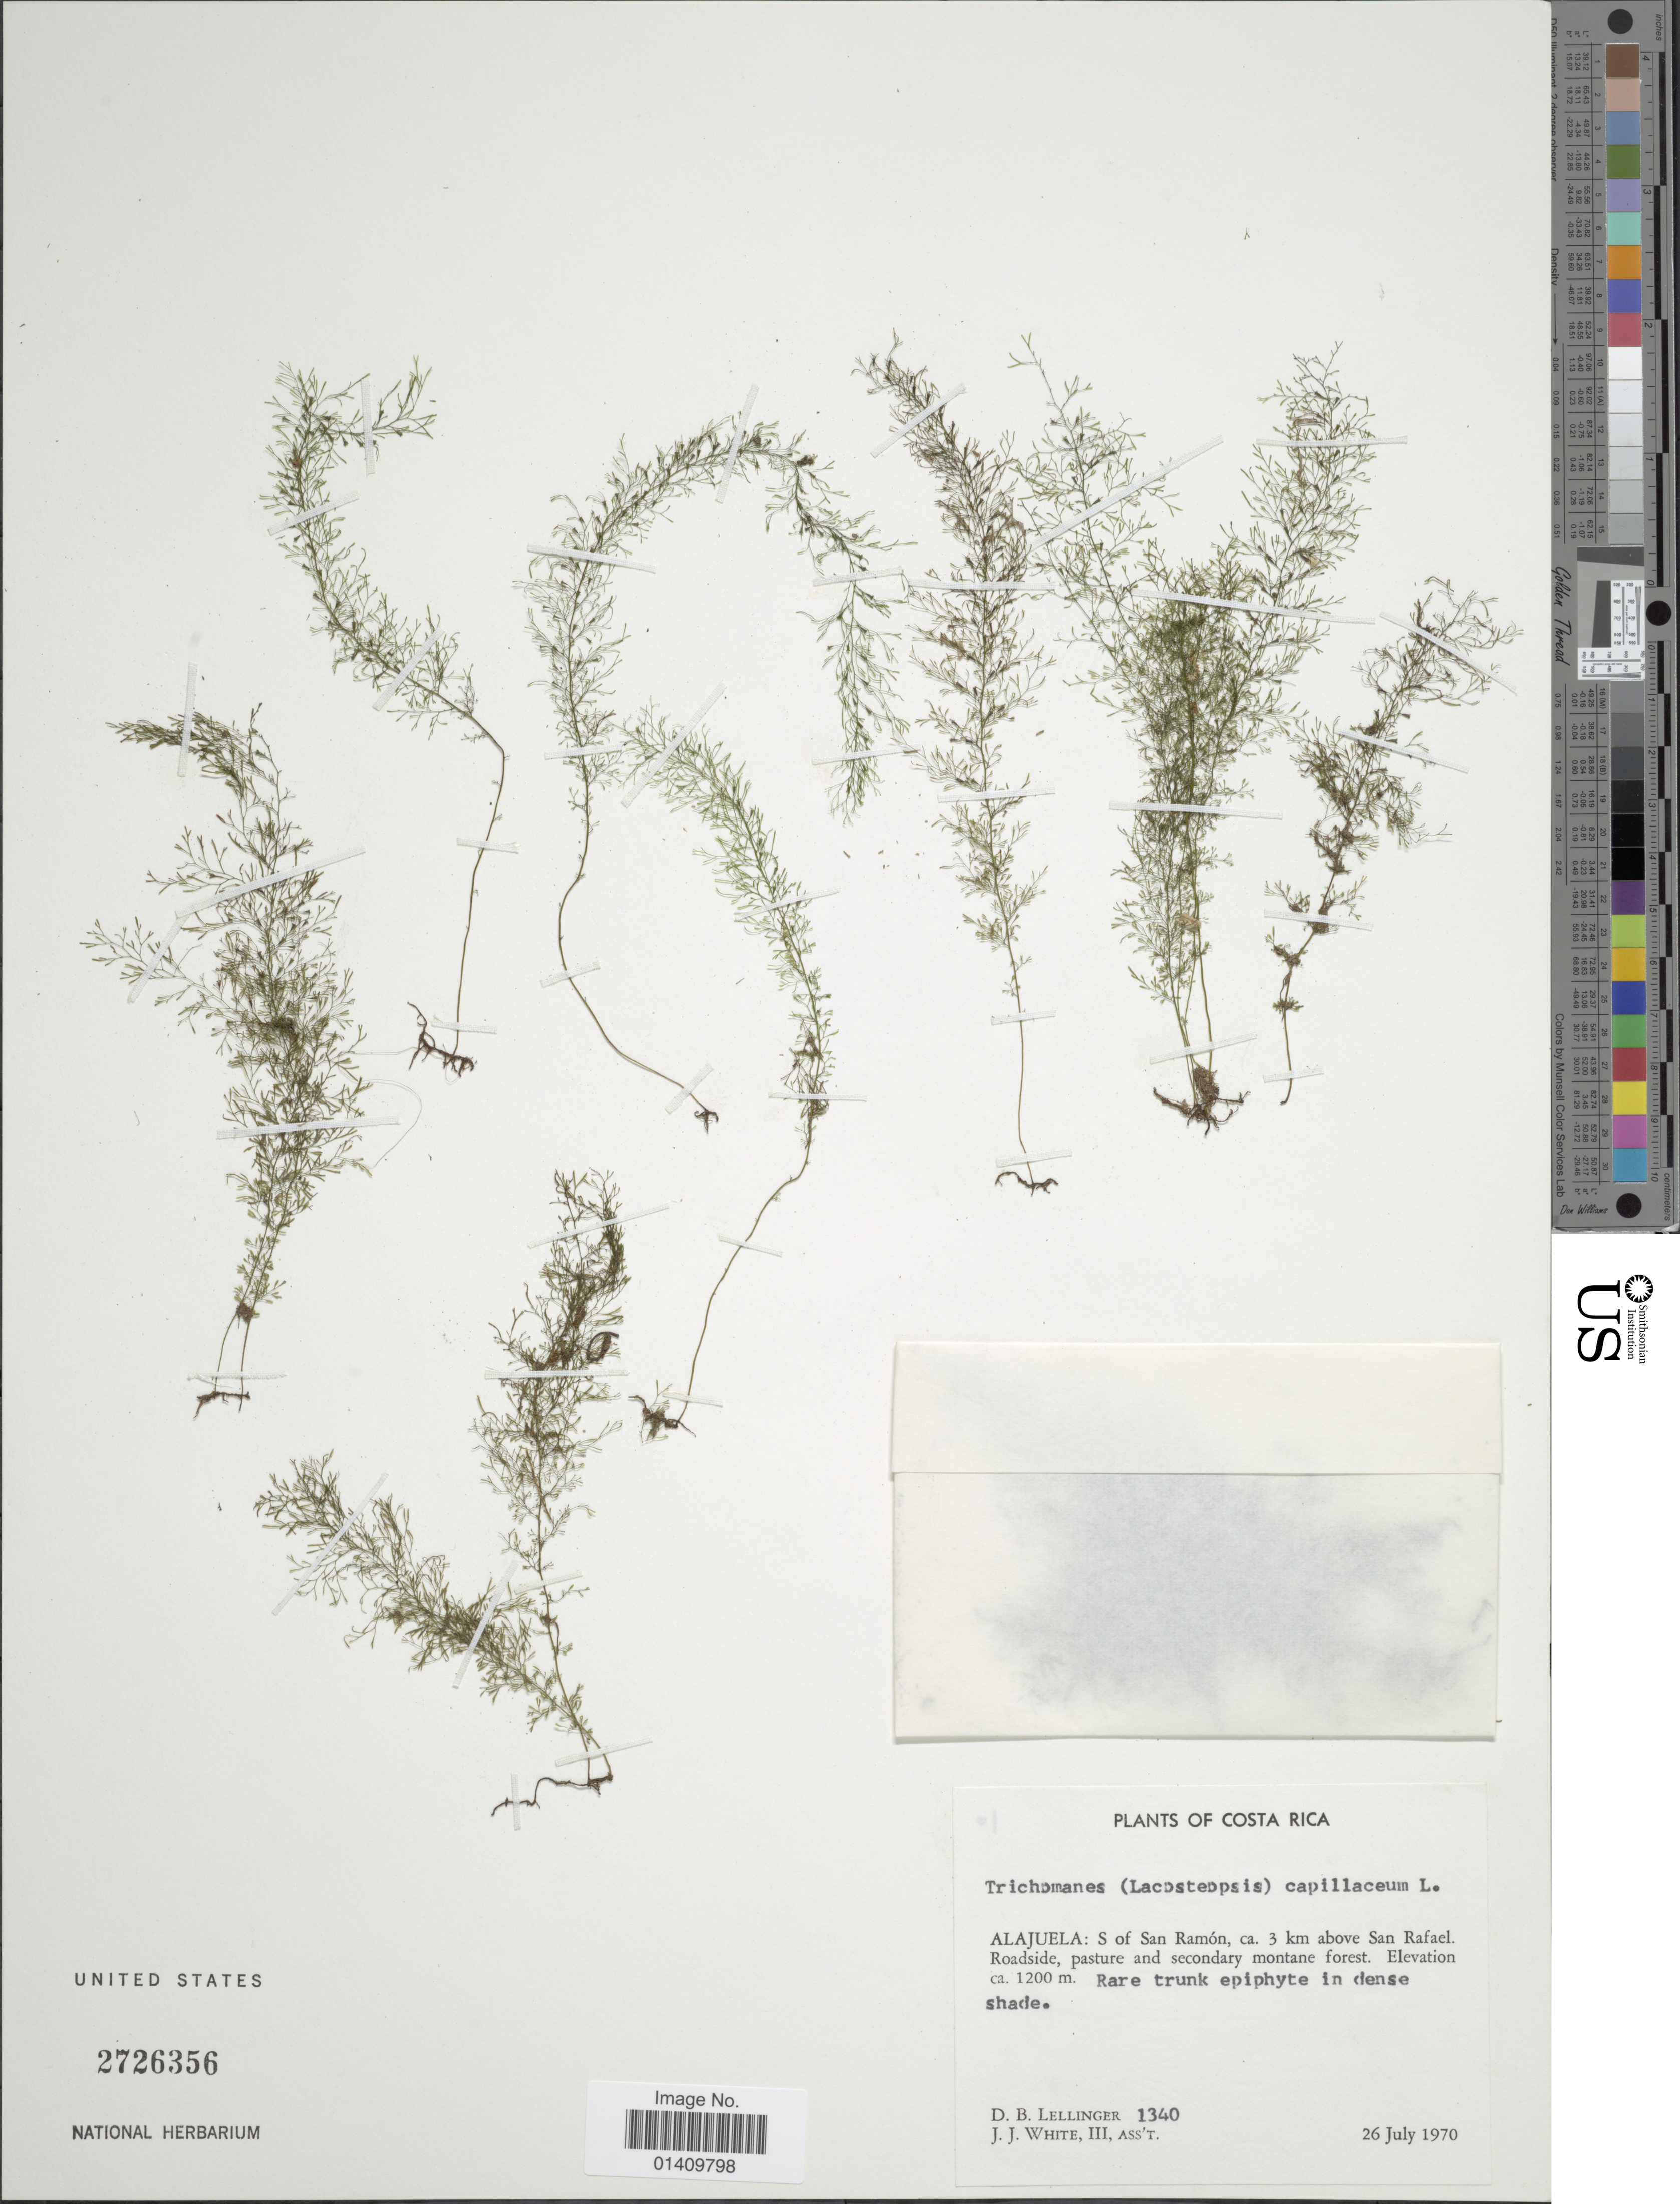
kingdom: Plantae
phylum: Tracheophyta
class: Polypodiopsida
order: Hymenophyllales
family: Hymenophyllaceae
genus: Polyphlebium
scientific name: Polyphlebium angustatum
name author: (Carmich.) Ebihara & Dubuisson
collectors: D. B. Lellinger & J. J. White III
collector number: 1340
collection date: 1970-07-26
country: Costa Rica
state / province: Alajuela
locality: Alajuela: S of San Ramon ca. 3km above San Rafael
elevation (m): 1200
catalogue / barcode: US 2726356